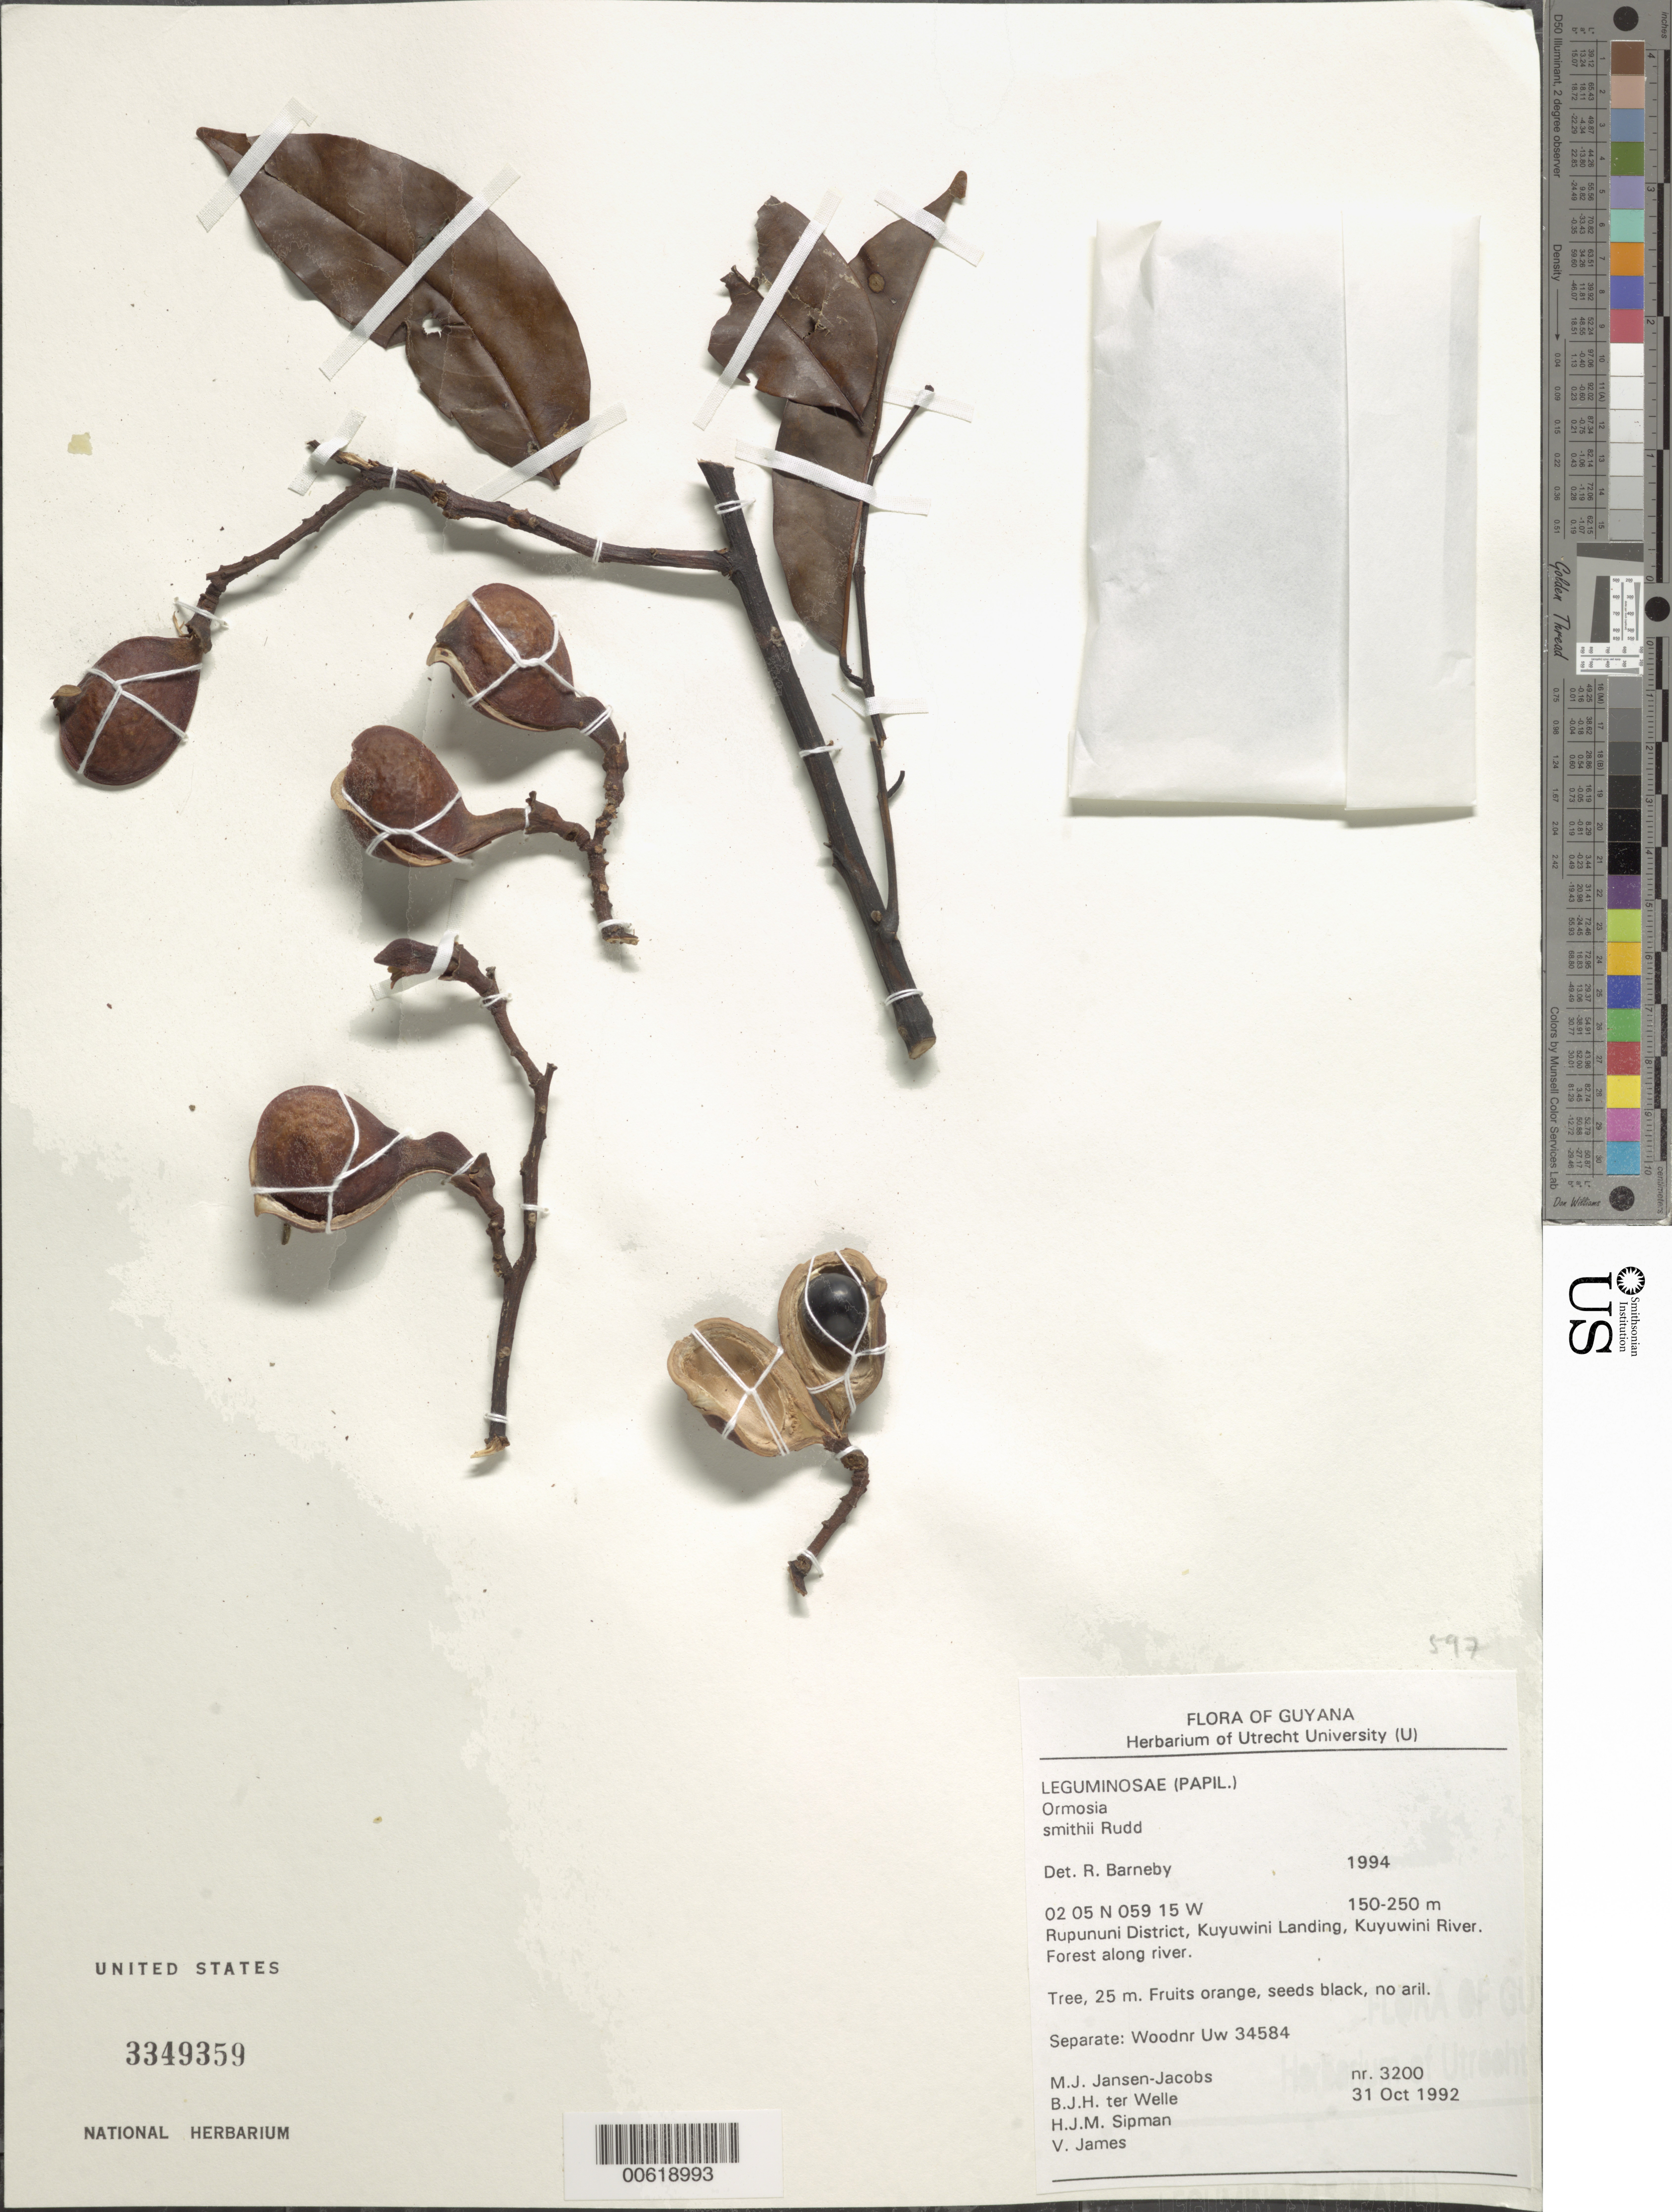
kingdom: Plantae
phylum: Tracheophyta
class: Magnoliopsida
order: Fabales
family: Fabaceae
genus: Ormosia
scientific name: Ormosia smithii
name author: Rudd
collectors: M. J. Jansen-Jacobs, B. Welle, H. J. M. Sipman & V. James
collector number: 3200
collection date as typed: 31-Oct-92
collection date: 1992-10-31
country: Guyana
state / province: U. Takutu-U. Essequibo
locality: Kuyuwini Landing, Kuyuwini River, Rupununi District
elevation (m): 150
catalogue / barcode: US 3349359